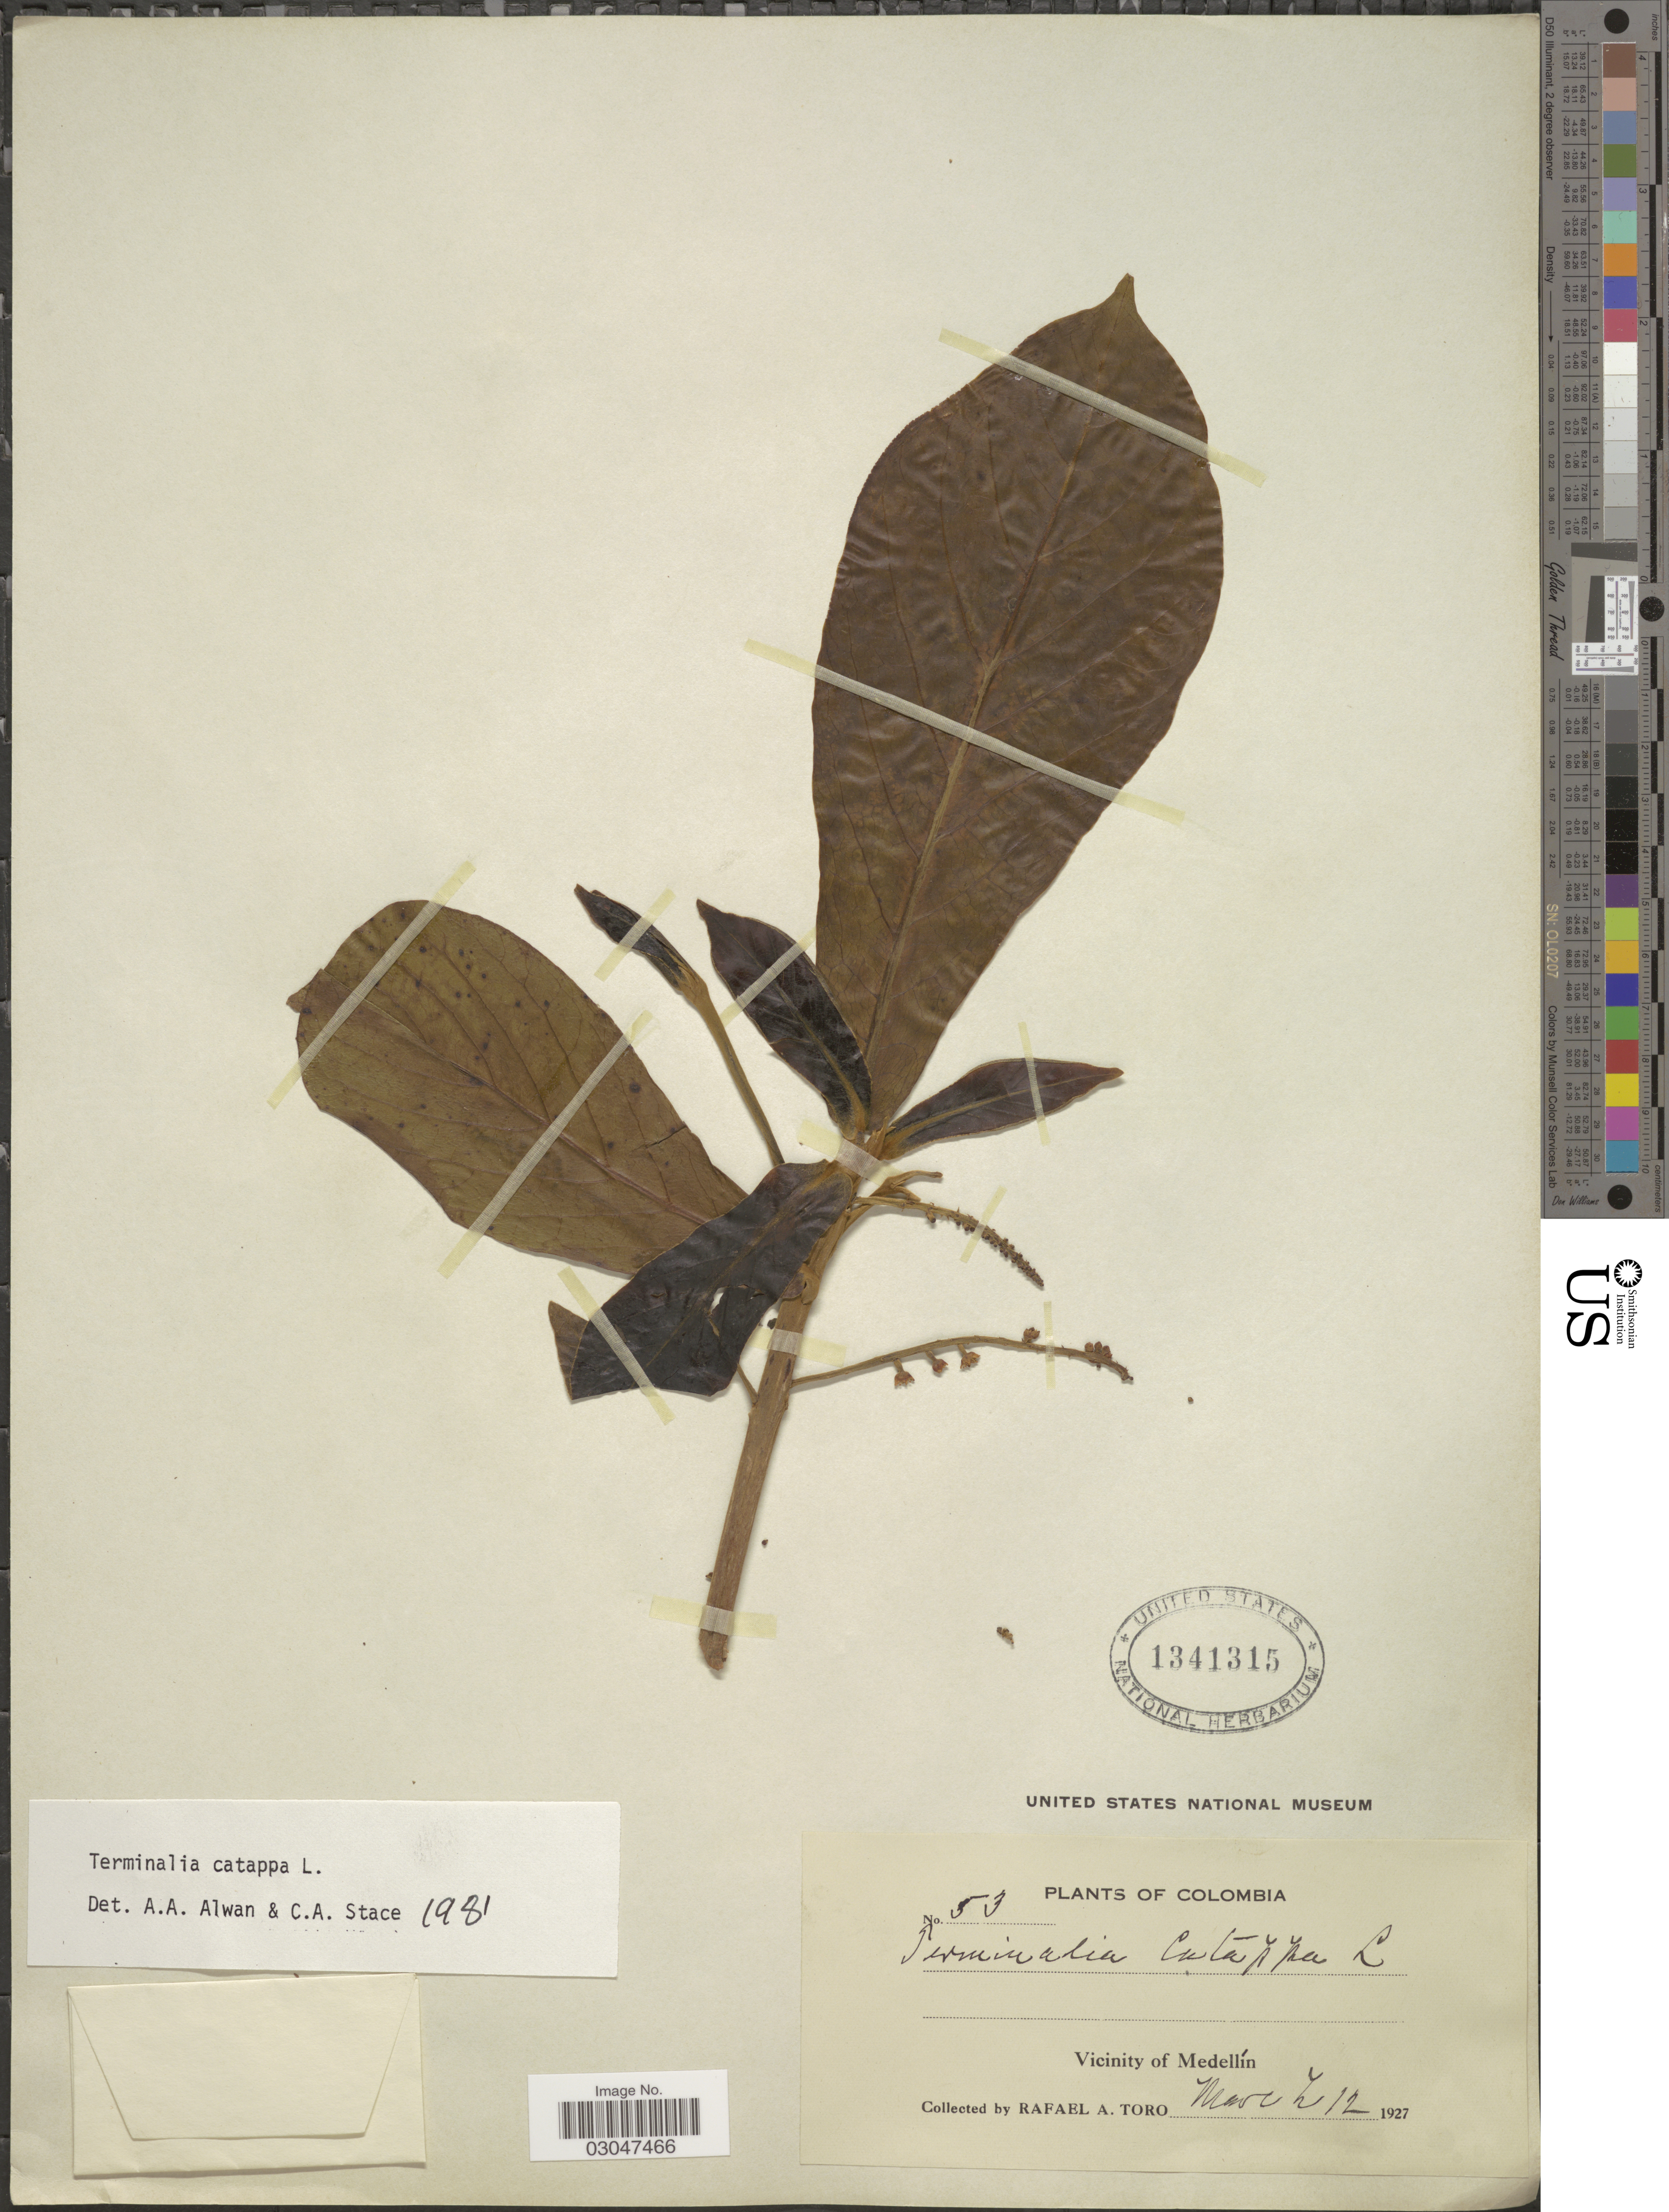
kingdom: Plantae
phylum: Tracheophyta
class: Magnoliopsida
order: Myrtales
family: Combretaceae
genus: Terminalia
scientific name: Terminalia catappa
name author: L.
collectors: R. A. Toro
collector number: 53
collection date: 1927-03-12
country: Colombia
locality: Vicinity of Medellín.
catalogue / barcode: US 1341315